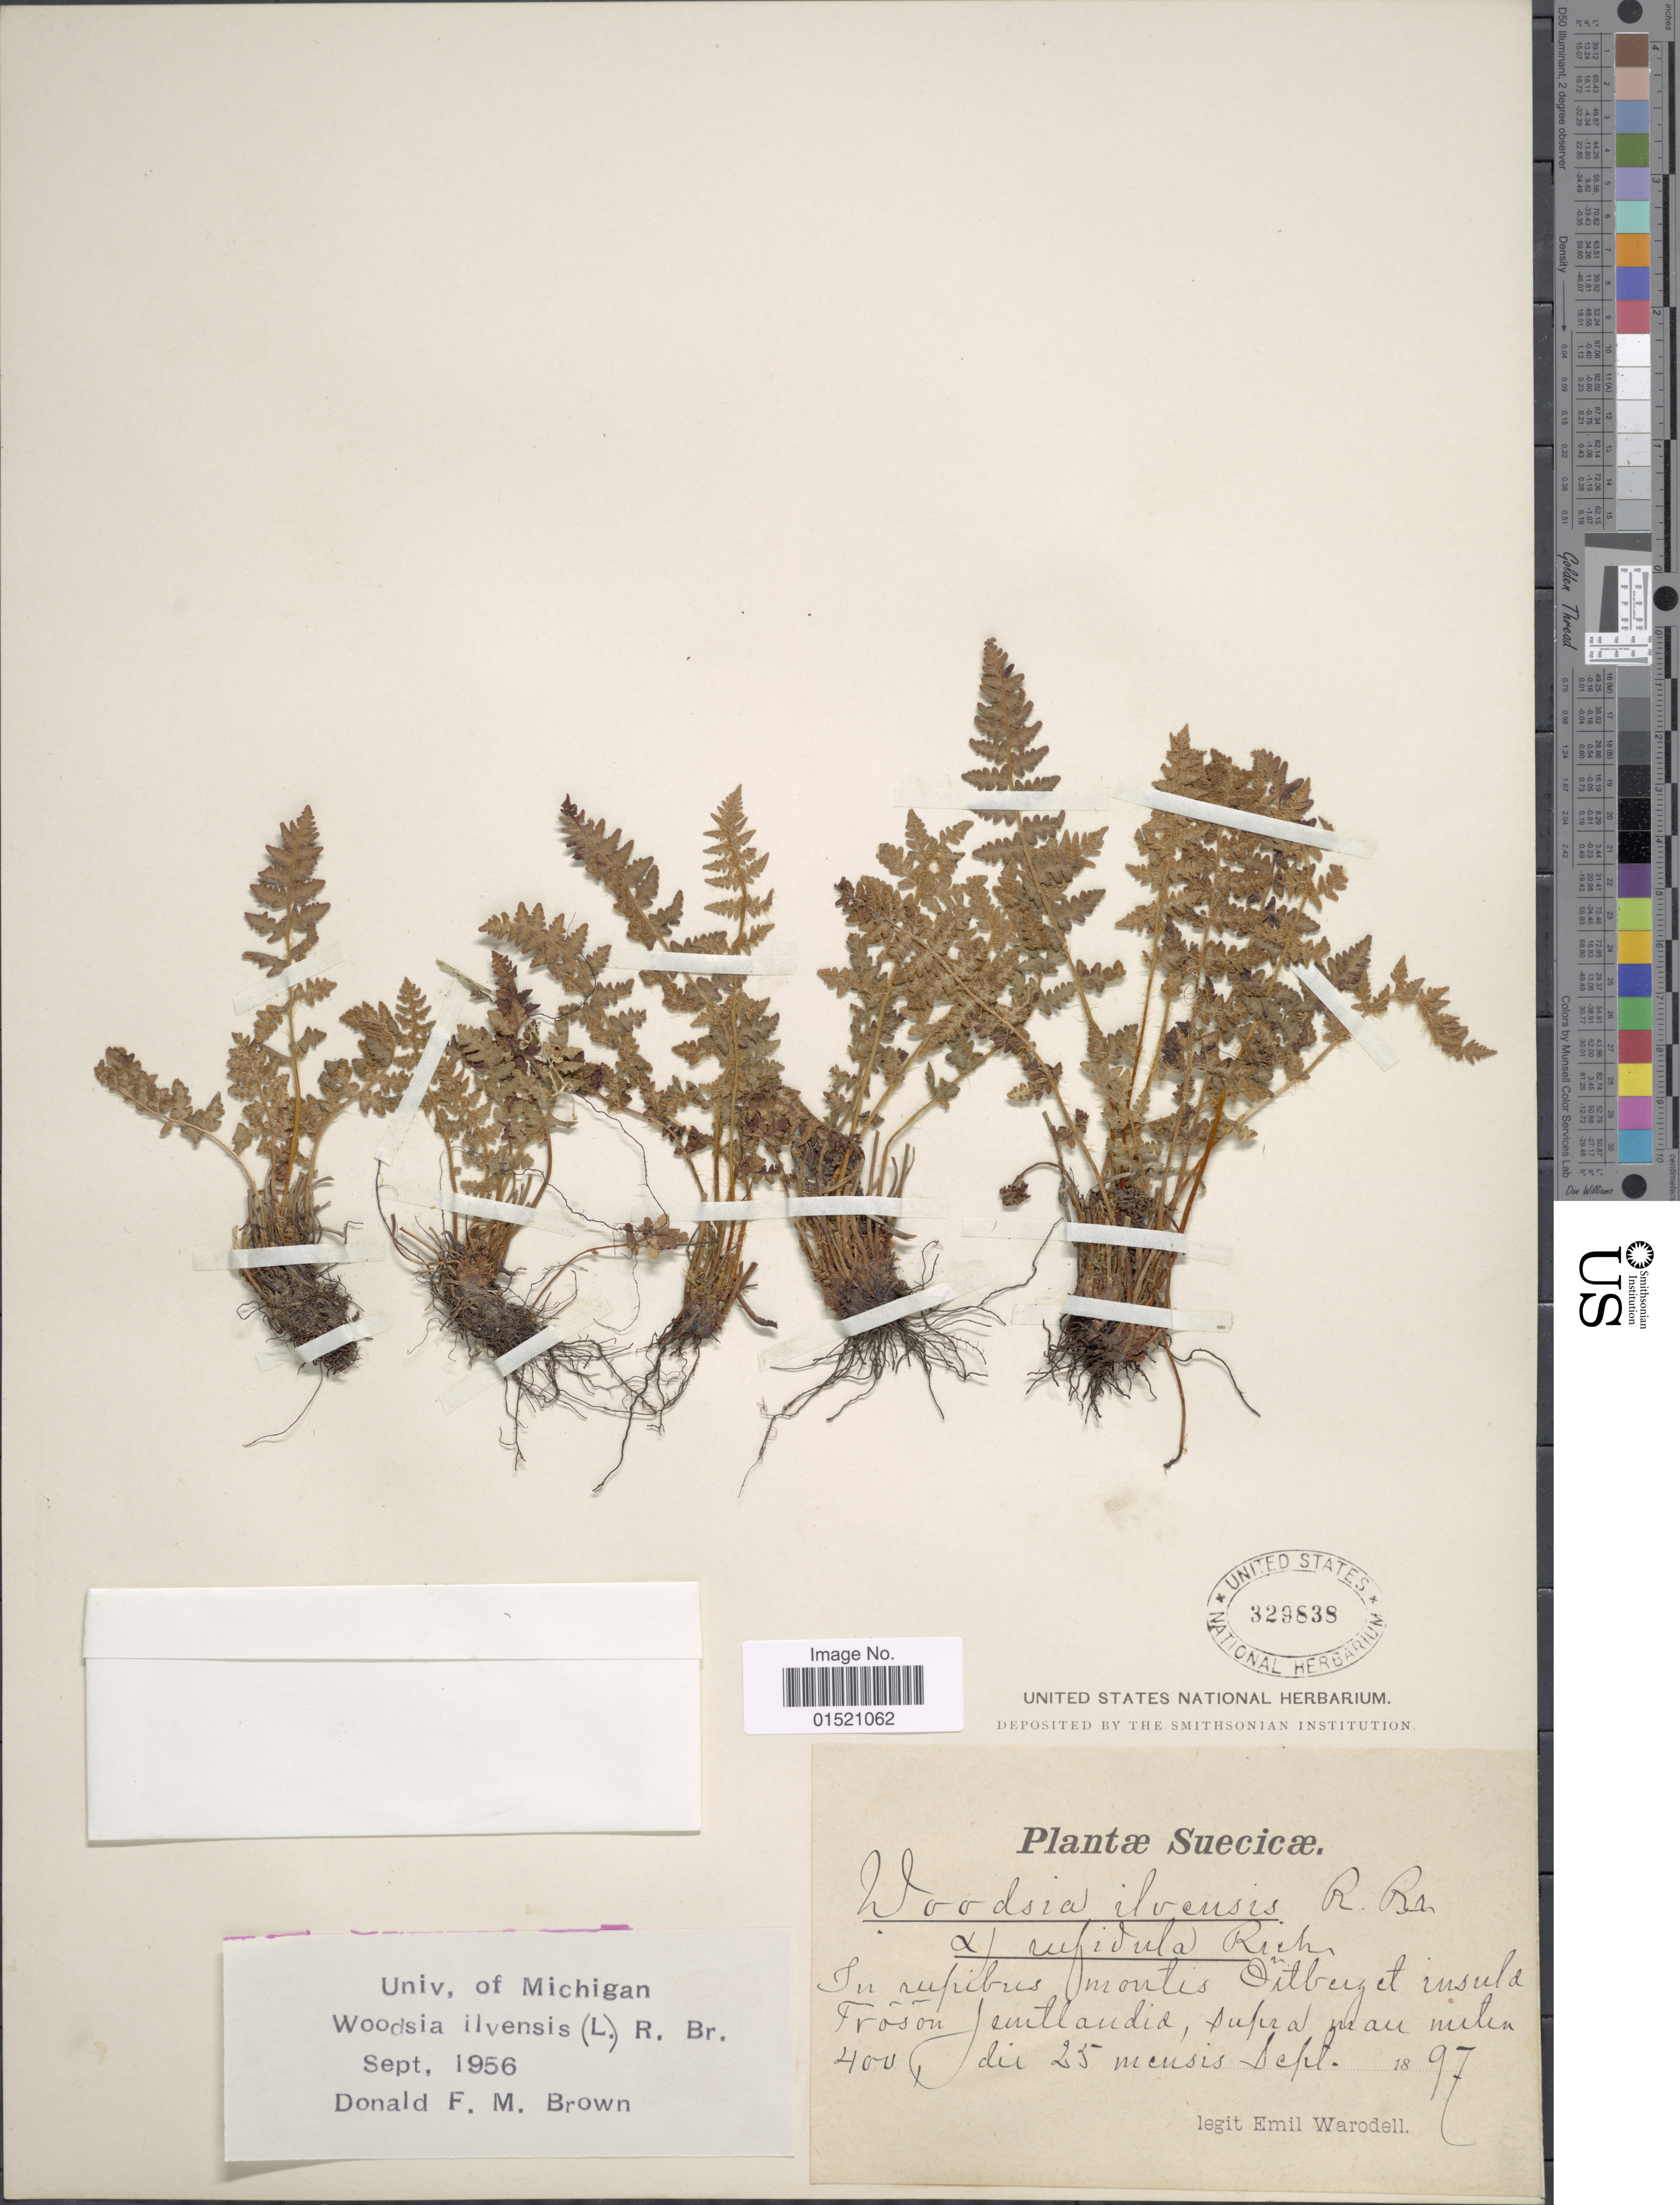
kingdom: Plantae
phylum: Tracheophyta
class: Polypodiopsida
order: Polypodiales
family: Woodsiaceae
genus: Woodsia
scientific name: Woodsia ilvensis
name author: (L.) R. Br.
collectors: E. Warodell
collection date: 1897-09-25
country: Sweden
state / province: Jämtland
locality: Frösön, Östberget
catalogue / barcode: US 329838